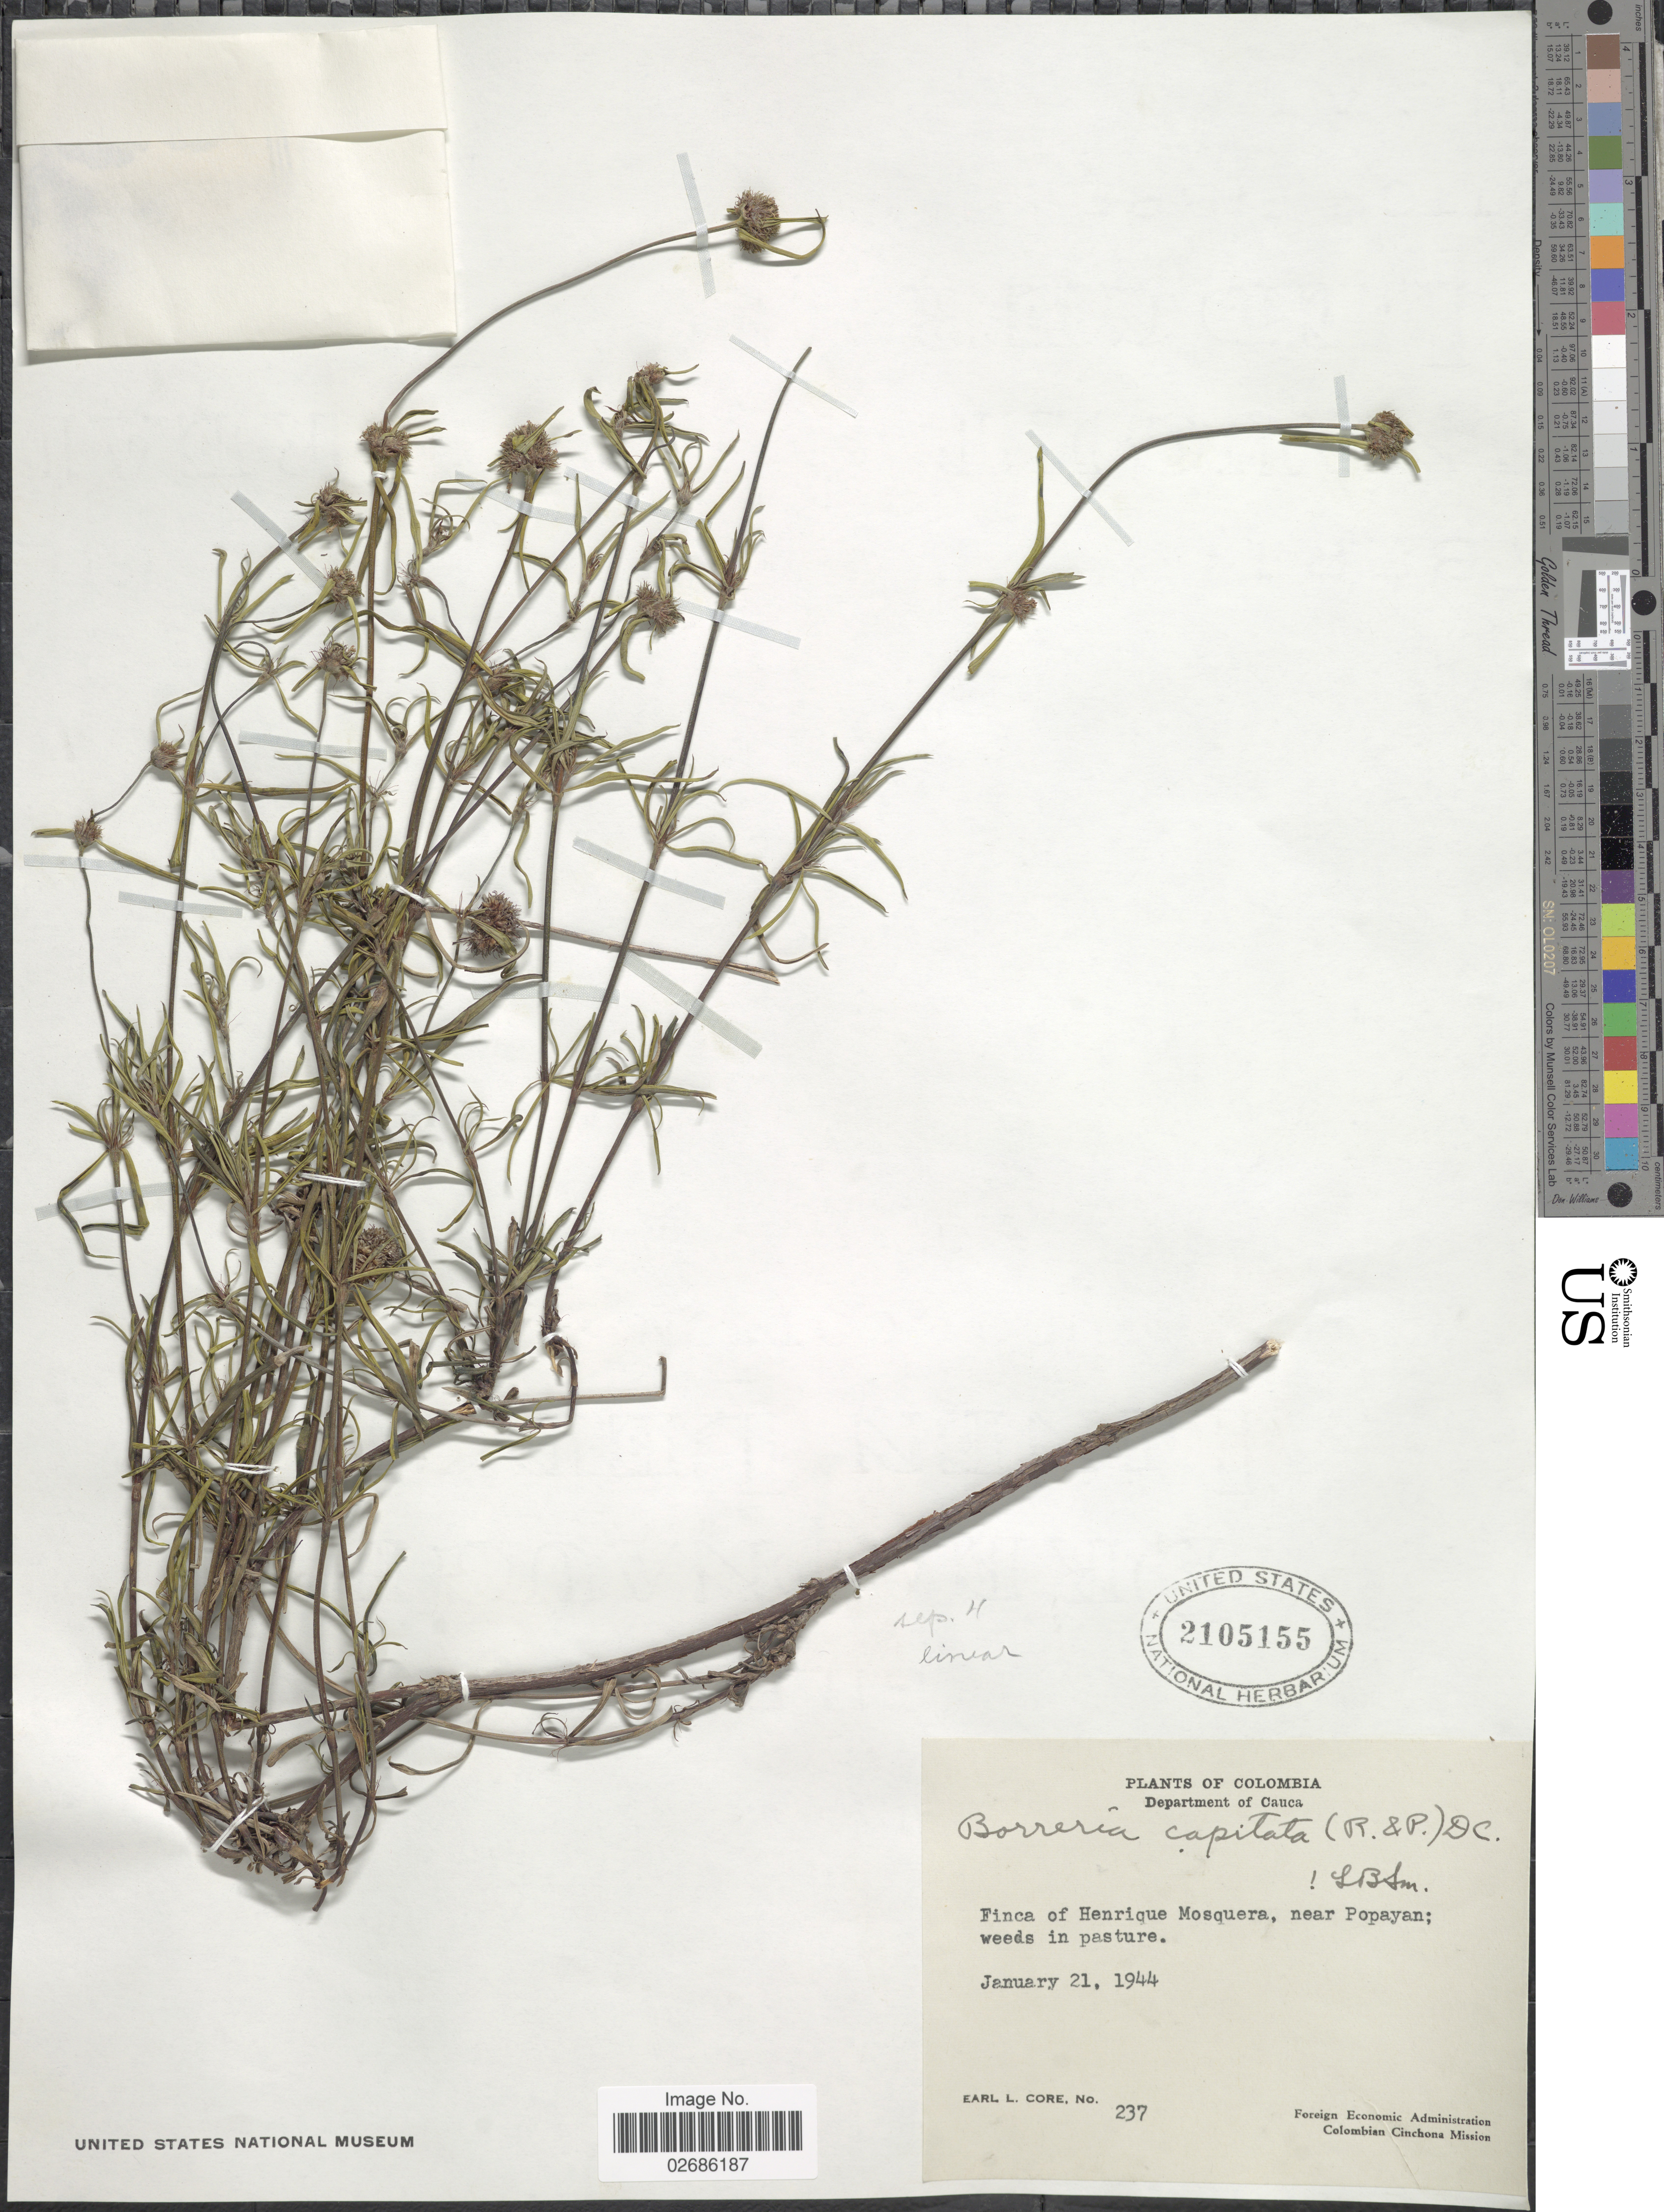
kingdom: Plantae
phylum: Tracheophyta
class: Magnoliopsida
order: Gentianales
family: Rubiaceae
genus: Borreria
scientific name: Borreria capitata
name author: (Ruiz & Pav.) DC.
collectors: E. L. Core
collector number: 237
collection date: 1944-01-21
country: Colombia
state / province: Cauca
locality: Department of Cauca. Finca of Henrique Mosquera, near Popayan.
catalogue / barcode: US 2105115